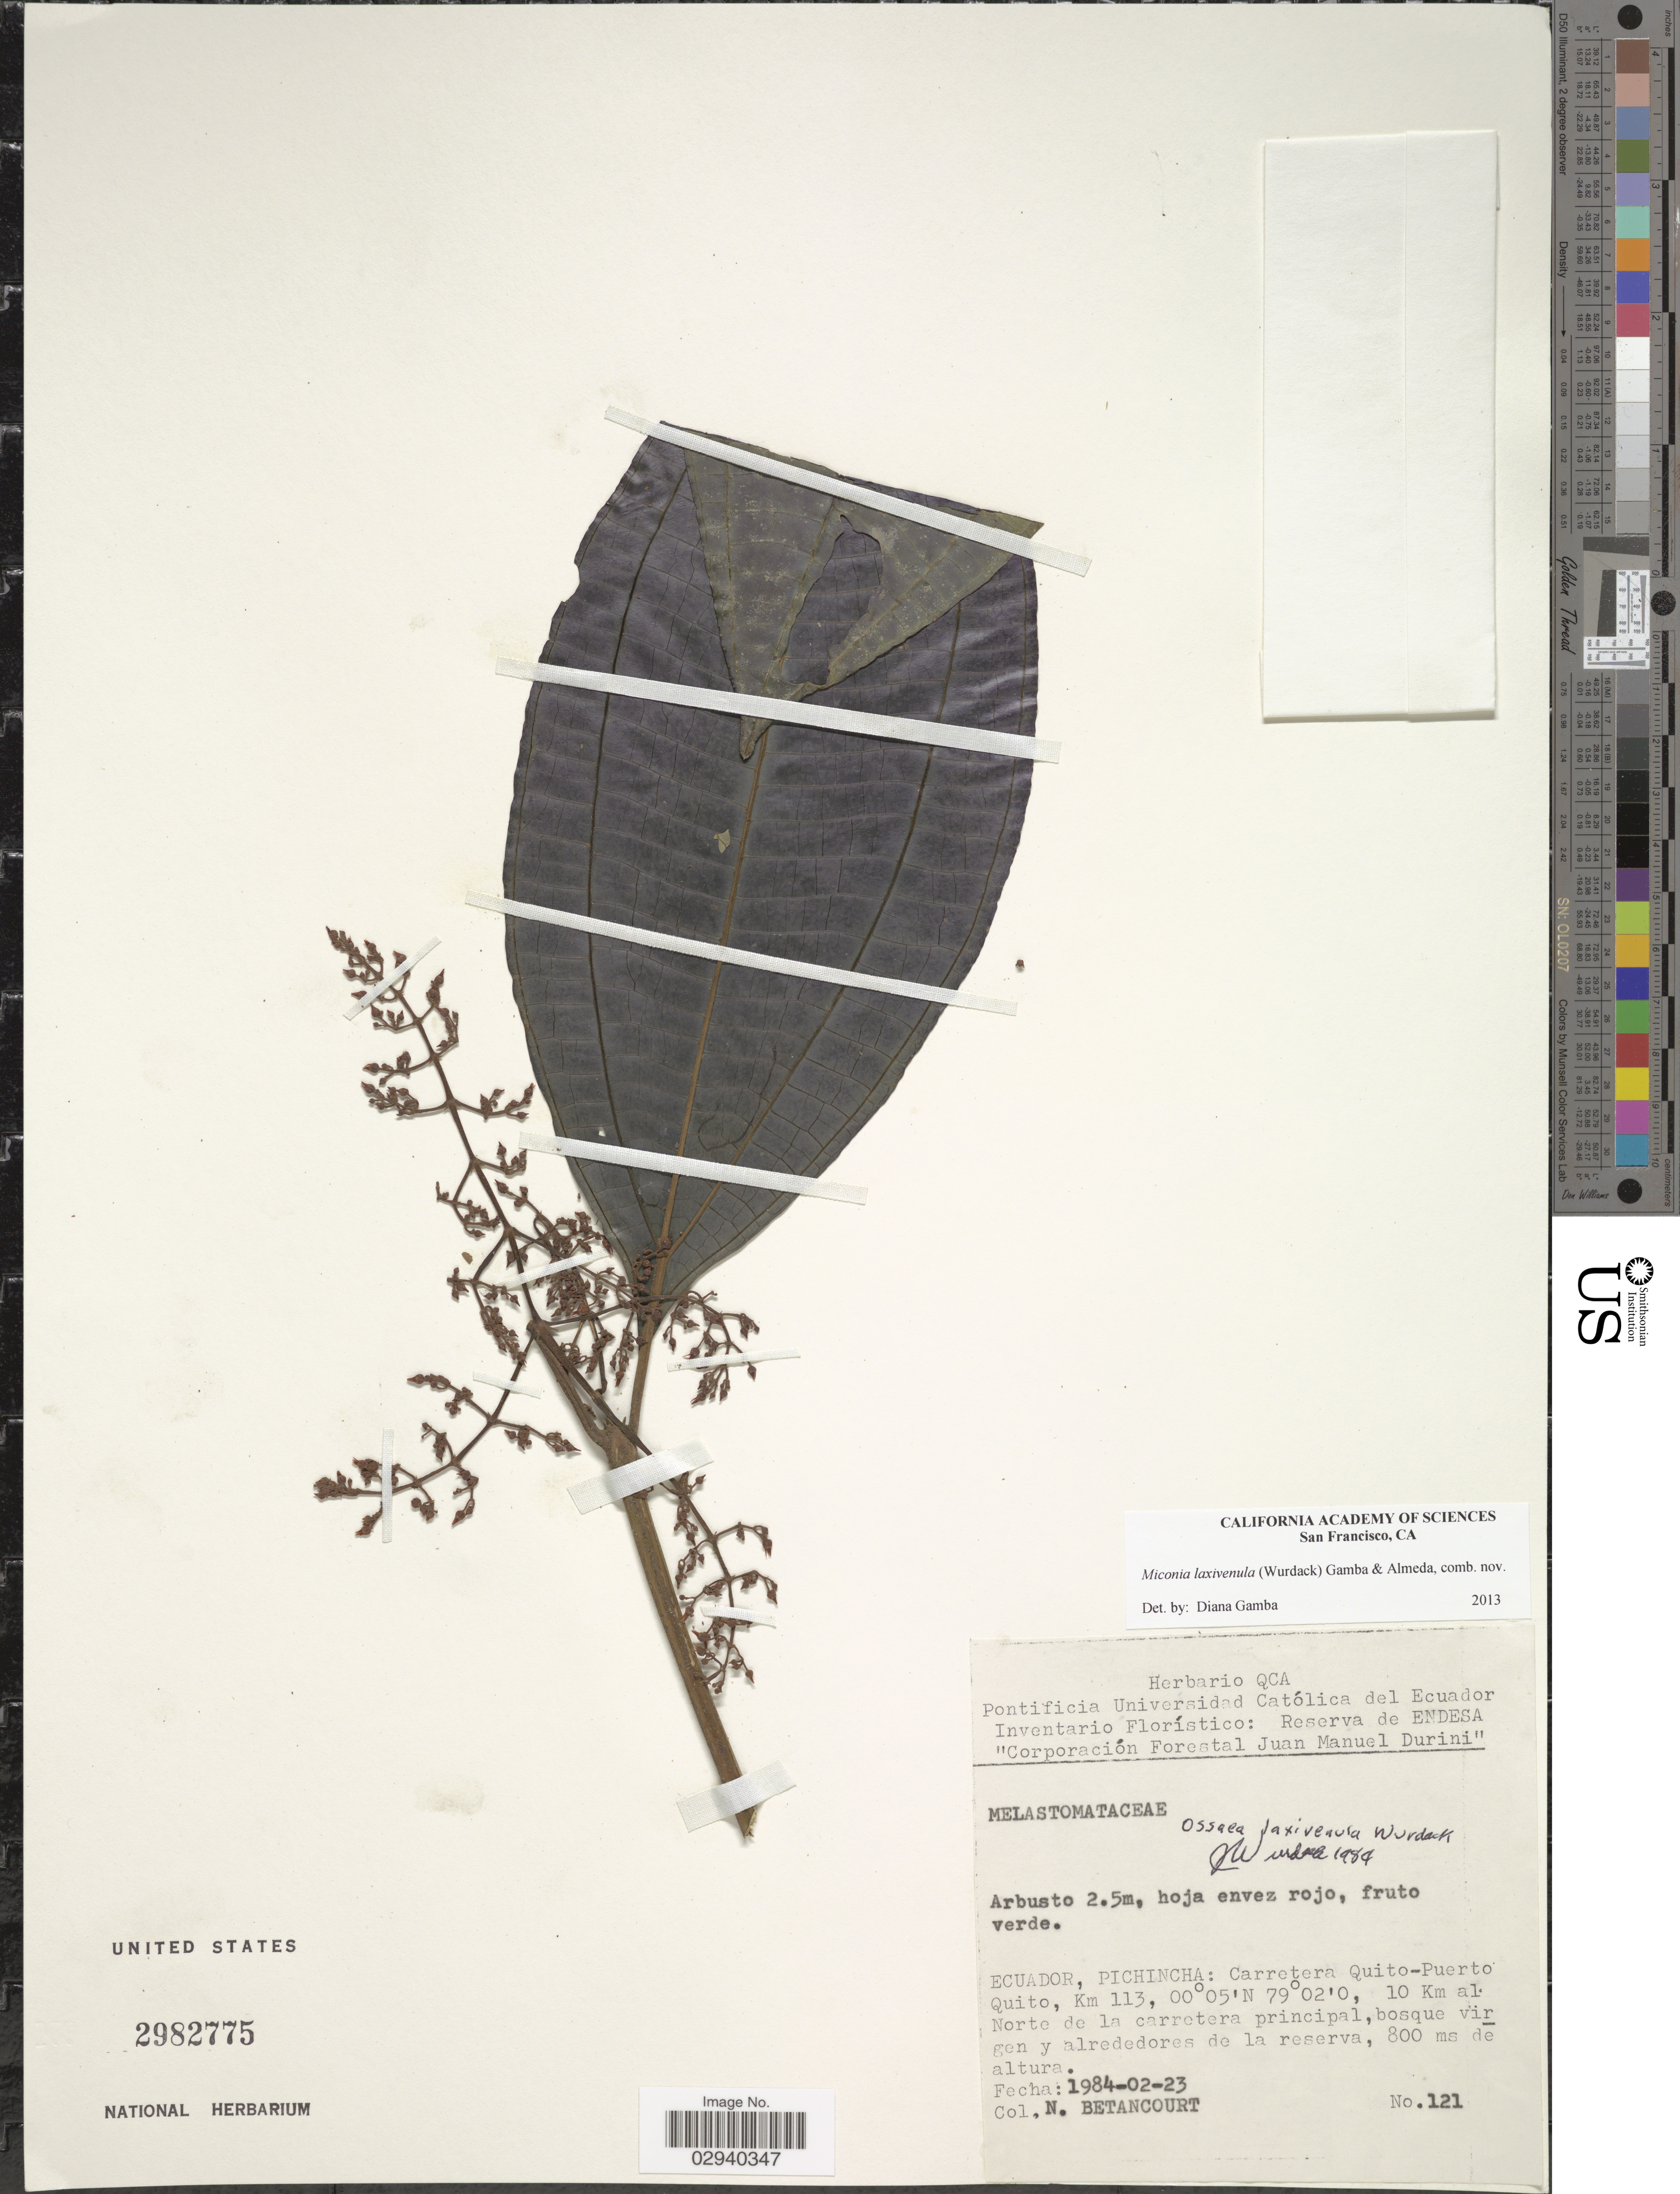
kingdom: Plantae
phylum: Tracheophyta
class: Magnoliopsida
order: Myrtales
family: Melastomataceae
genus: Miconia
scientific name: Miconia laxivenula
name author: (Wurdack) Gamba & Almeda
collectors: N. Betancourt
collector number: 121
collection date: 1984-02-23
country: Ecuador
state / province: Pichincha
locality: Carretera Quito-Puerto Quito, Km 113, 10 Km al Norte de la carrtera principal, bosque virgen y alrededores de la reserva.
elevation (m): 800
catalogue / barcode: US 2982775